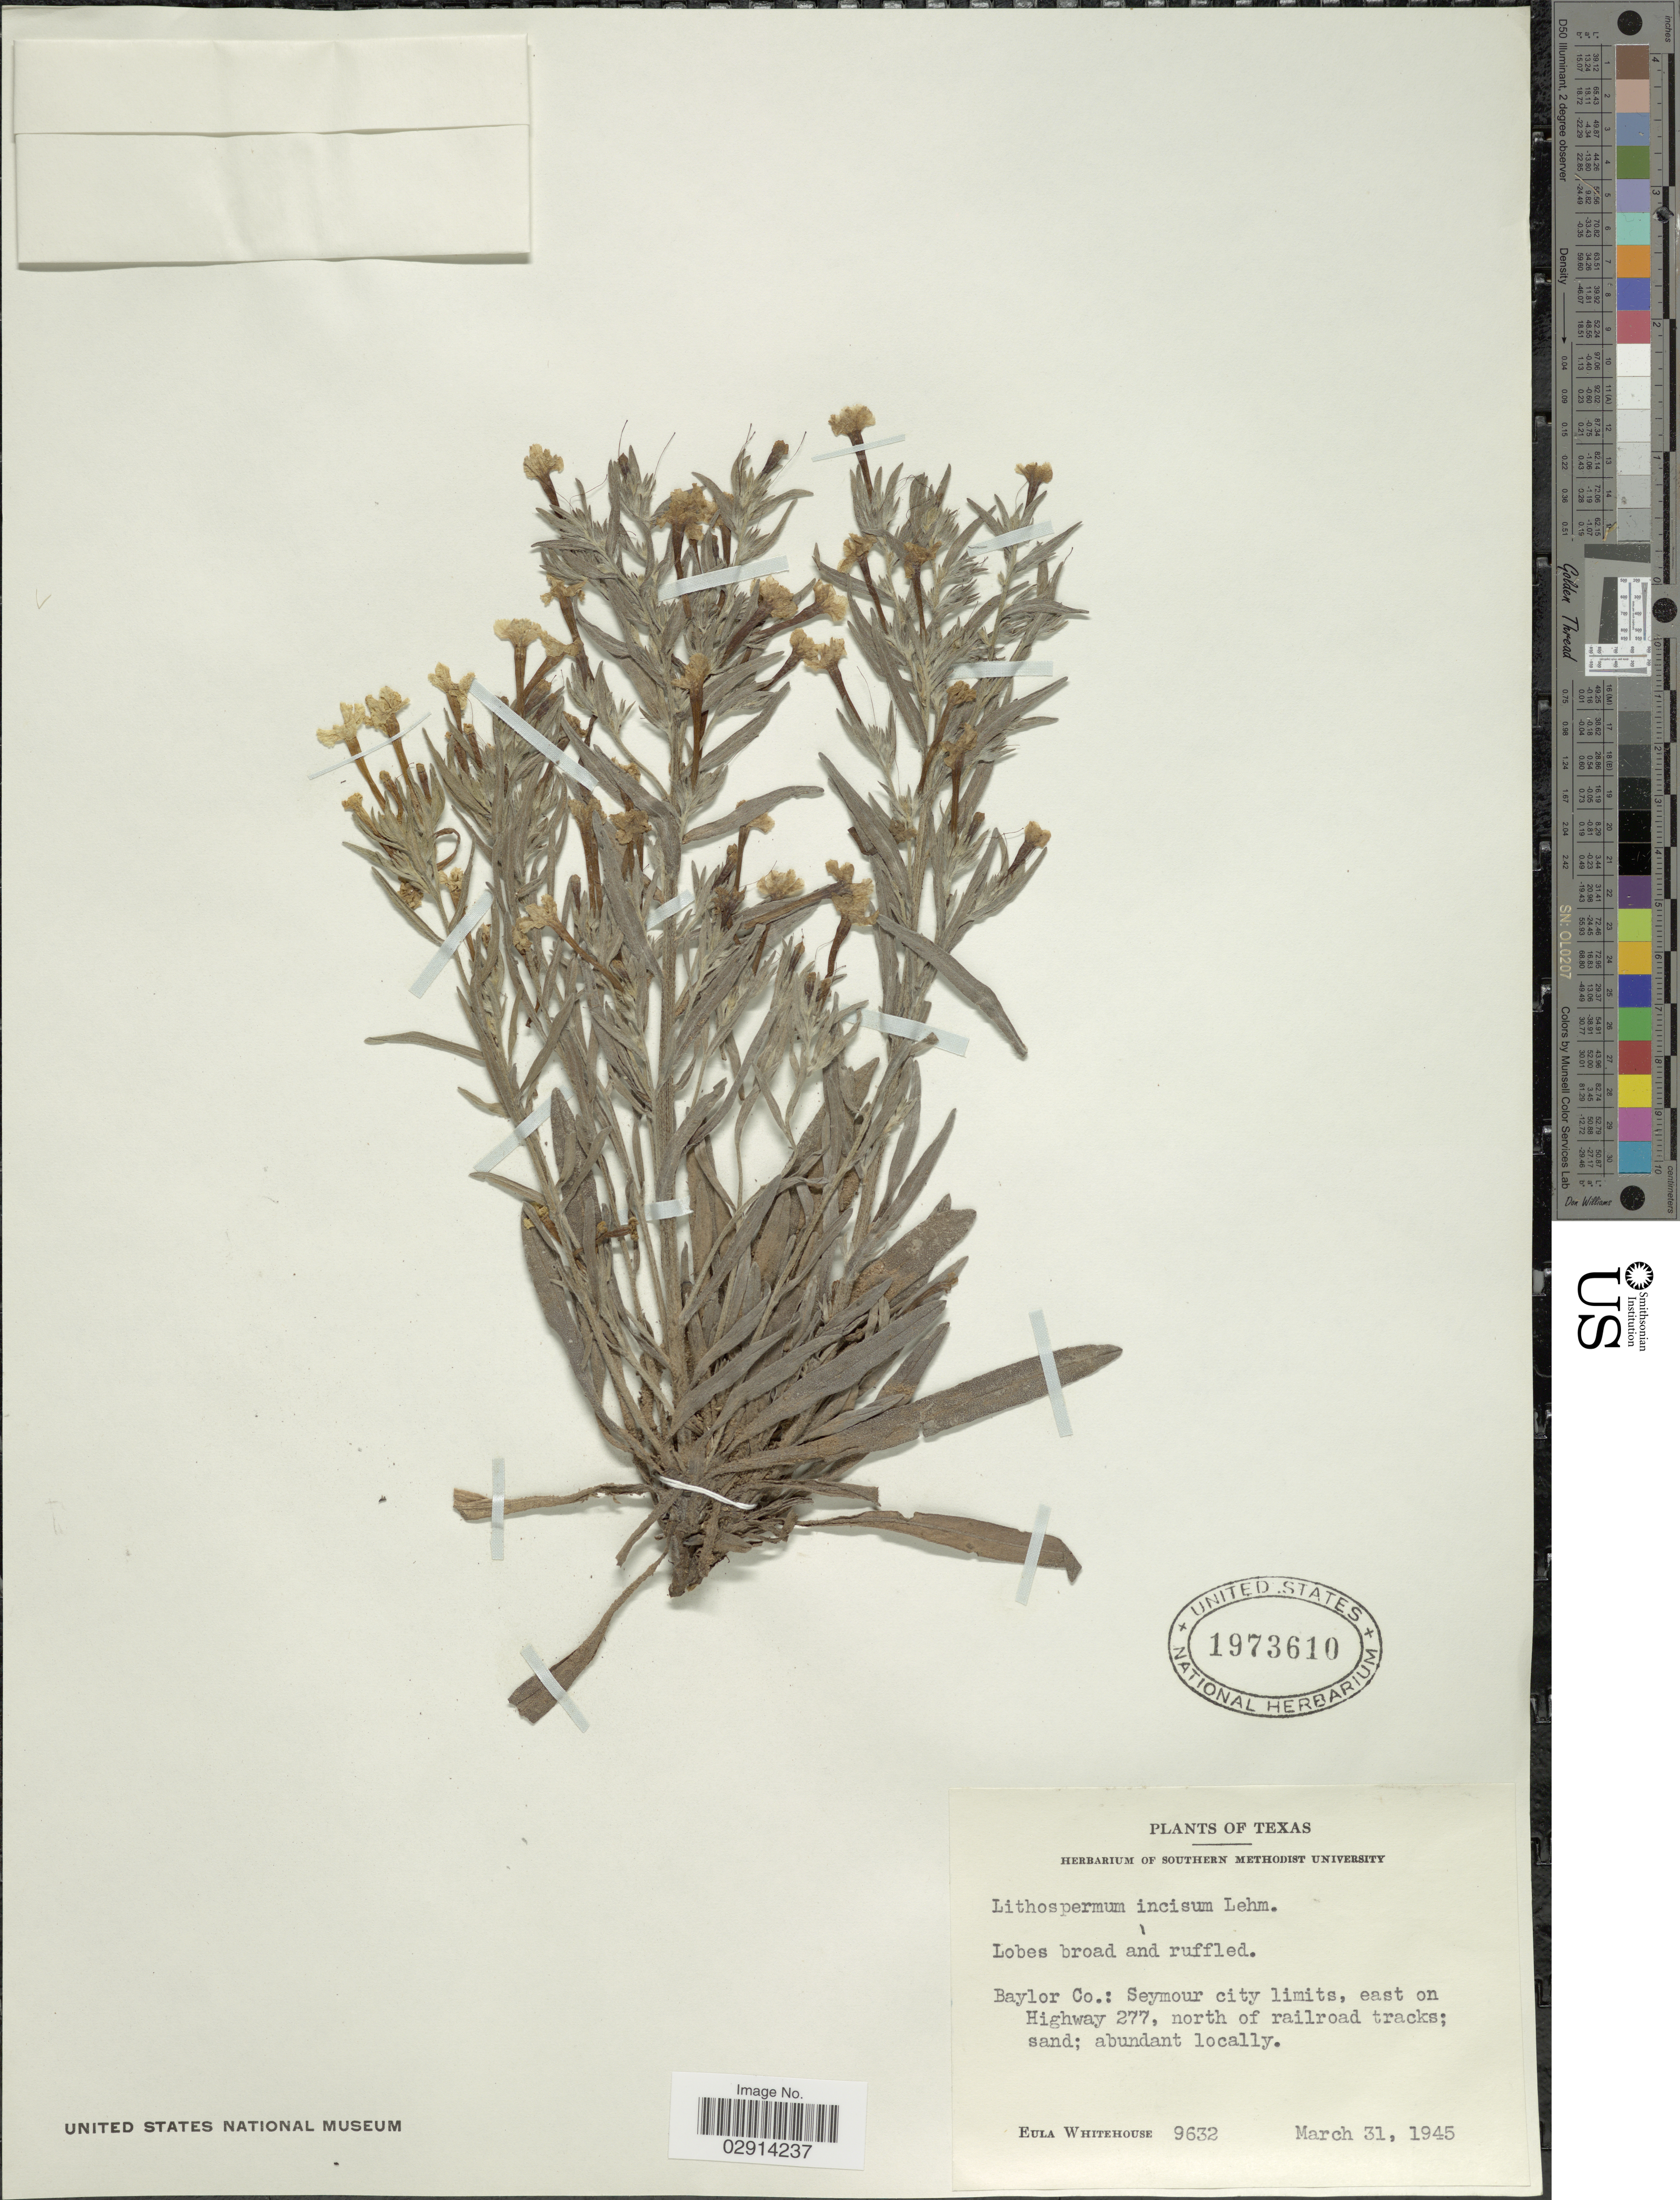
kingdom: Plantae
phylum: Tracheophyta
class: Magnoliopsida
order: Boraginales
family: Boraginaceae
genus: Lithospermum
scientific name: Lithospermum incisum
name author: Lehm.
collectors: E. Whitehouse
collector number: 9632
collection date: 1945-03-31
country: United States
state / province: Texas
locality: Baylor Co.: Seymour city limits, east on Highway 277, north of railroad tracks.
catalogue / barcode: US 1973610